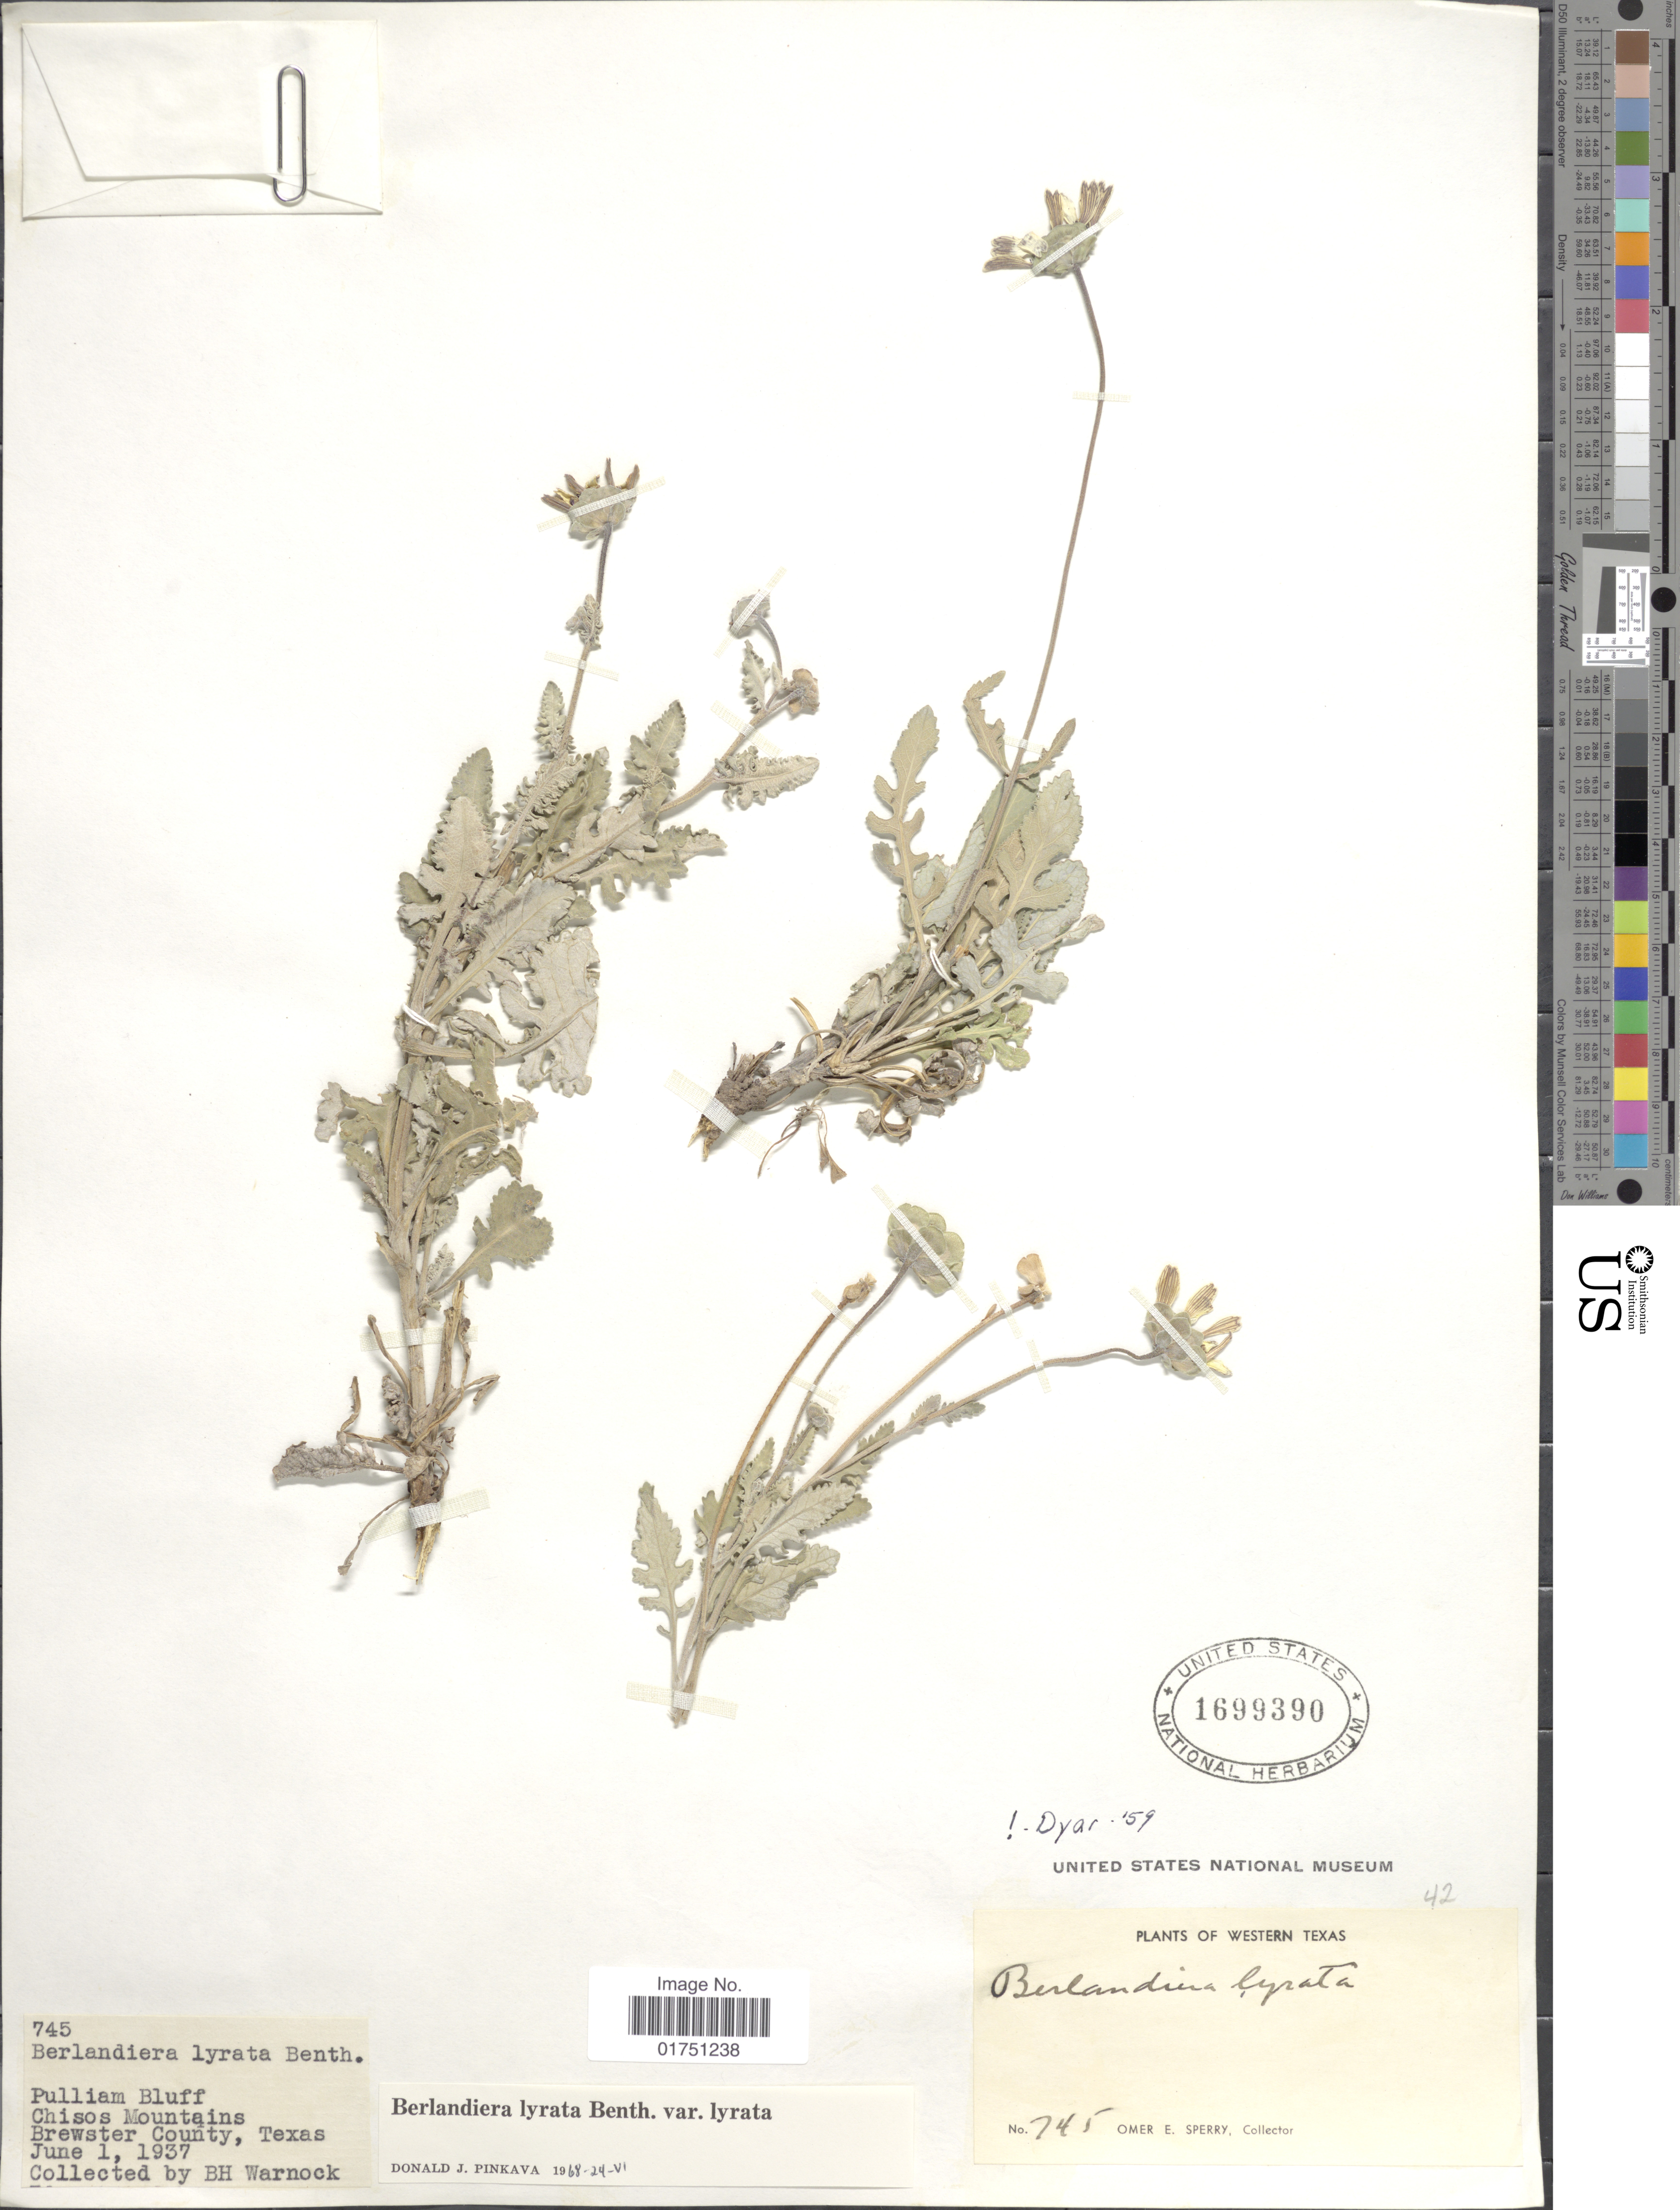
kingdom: Plantae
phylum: Tracheophyta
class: Magnoliopsida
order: Asterales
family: Asteraceae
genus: Berlandiera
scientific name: Berlandiera lyrata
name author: Benth.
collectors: O. E. Sperry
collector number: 745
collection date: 1937-06-01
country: United States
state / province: Texas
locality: Western Texas. Pulliam Bluff. Chisos Mountains. Brewster County, Texas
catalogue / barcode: US 1699390